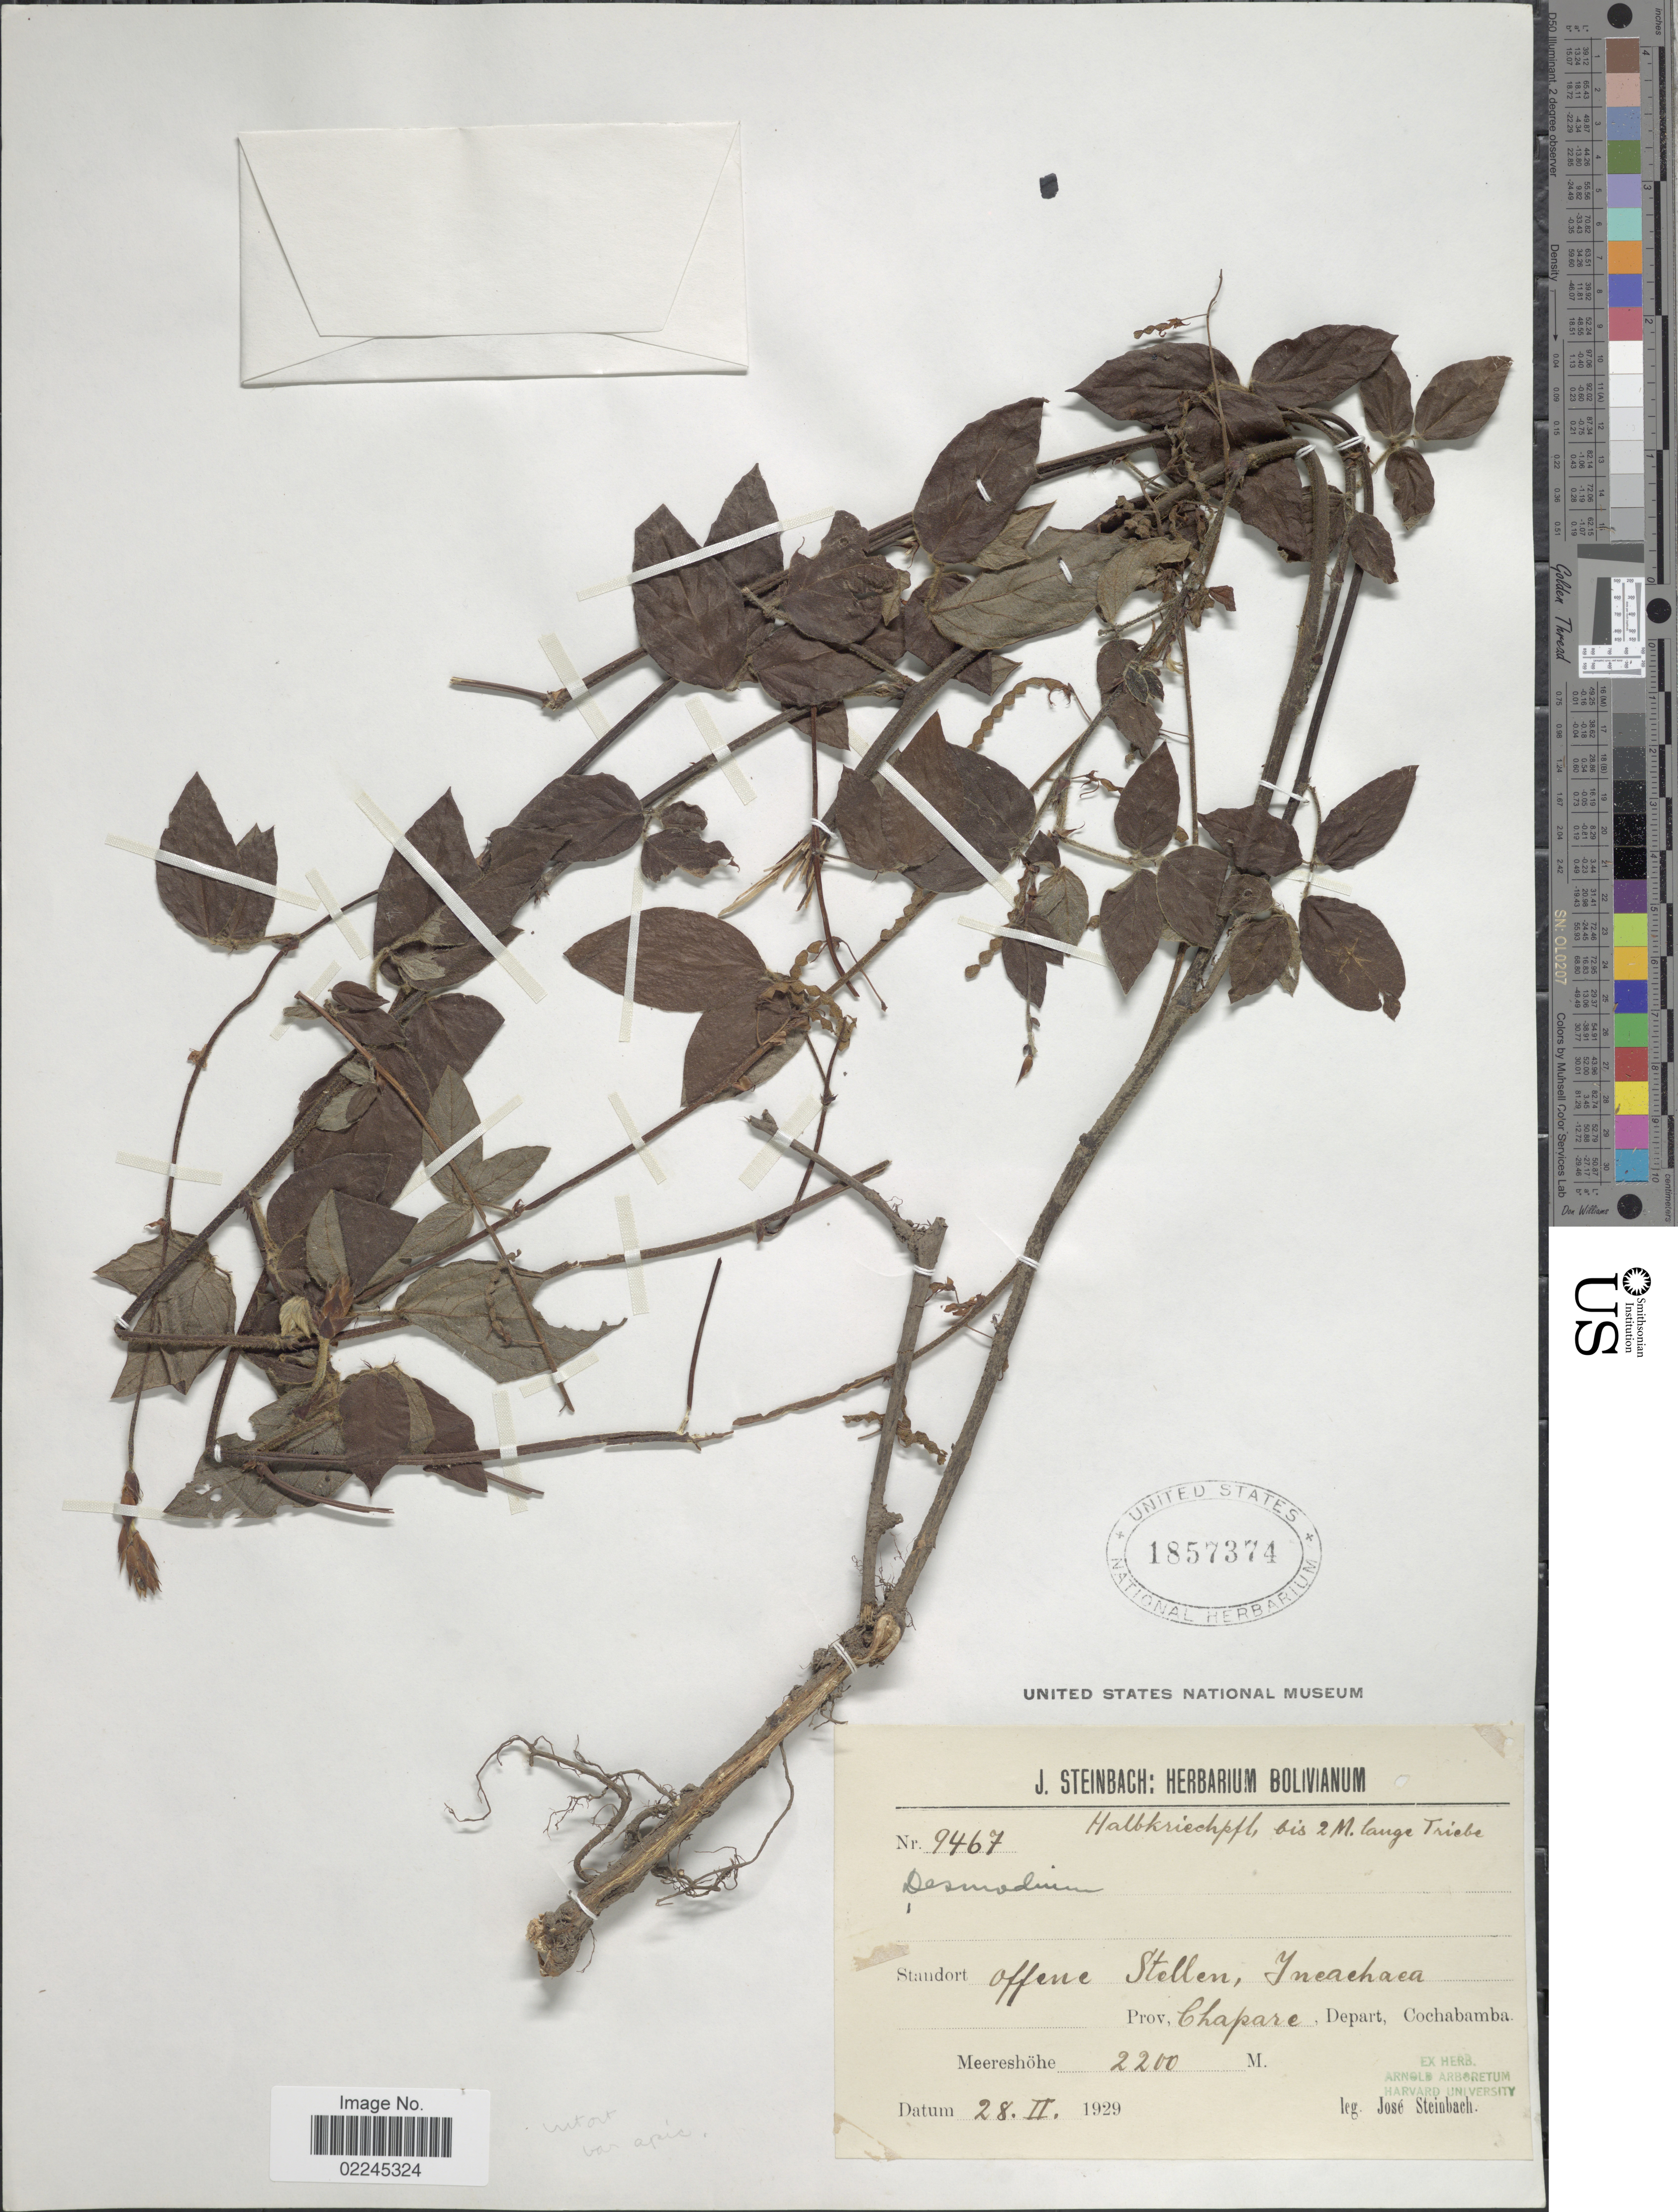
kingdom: Plantae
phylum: Tracheophyta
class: Magnoliopsida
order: Fabales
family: Fabaceae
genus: Desmodium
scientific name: Desmodium intortum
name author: (Mill.) Urb.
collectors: J. Steinbach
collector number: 9467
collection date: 1929-02-28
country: Bolivia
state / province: Cochabamba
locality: Offene Stellen, Ineachaea. Prov. Chapare, Depart. Cochabamba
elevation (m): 2200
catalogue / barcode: US 1857374